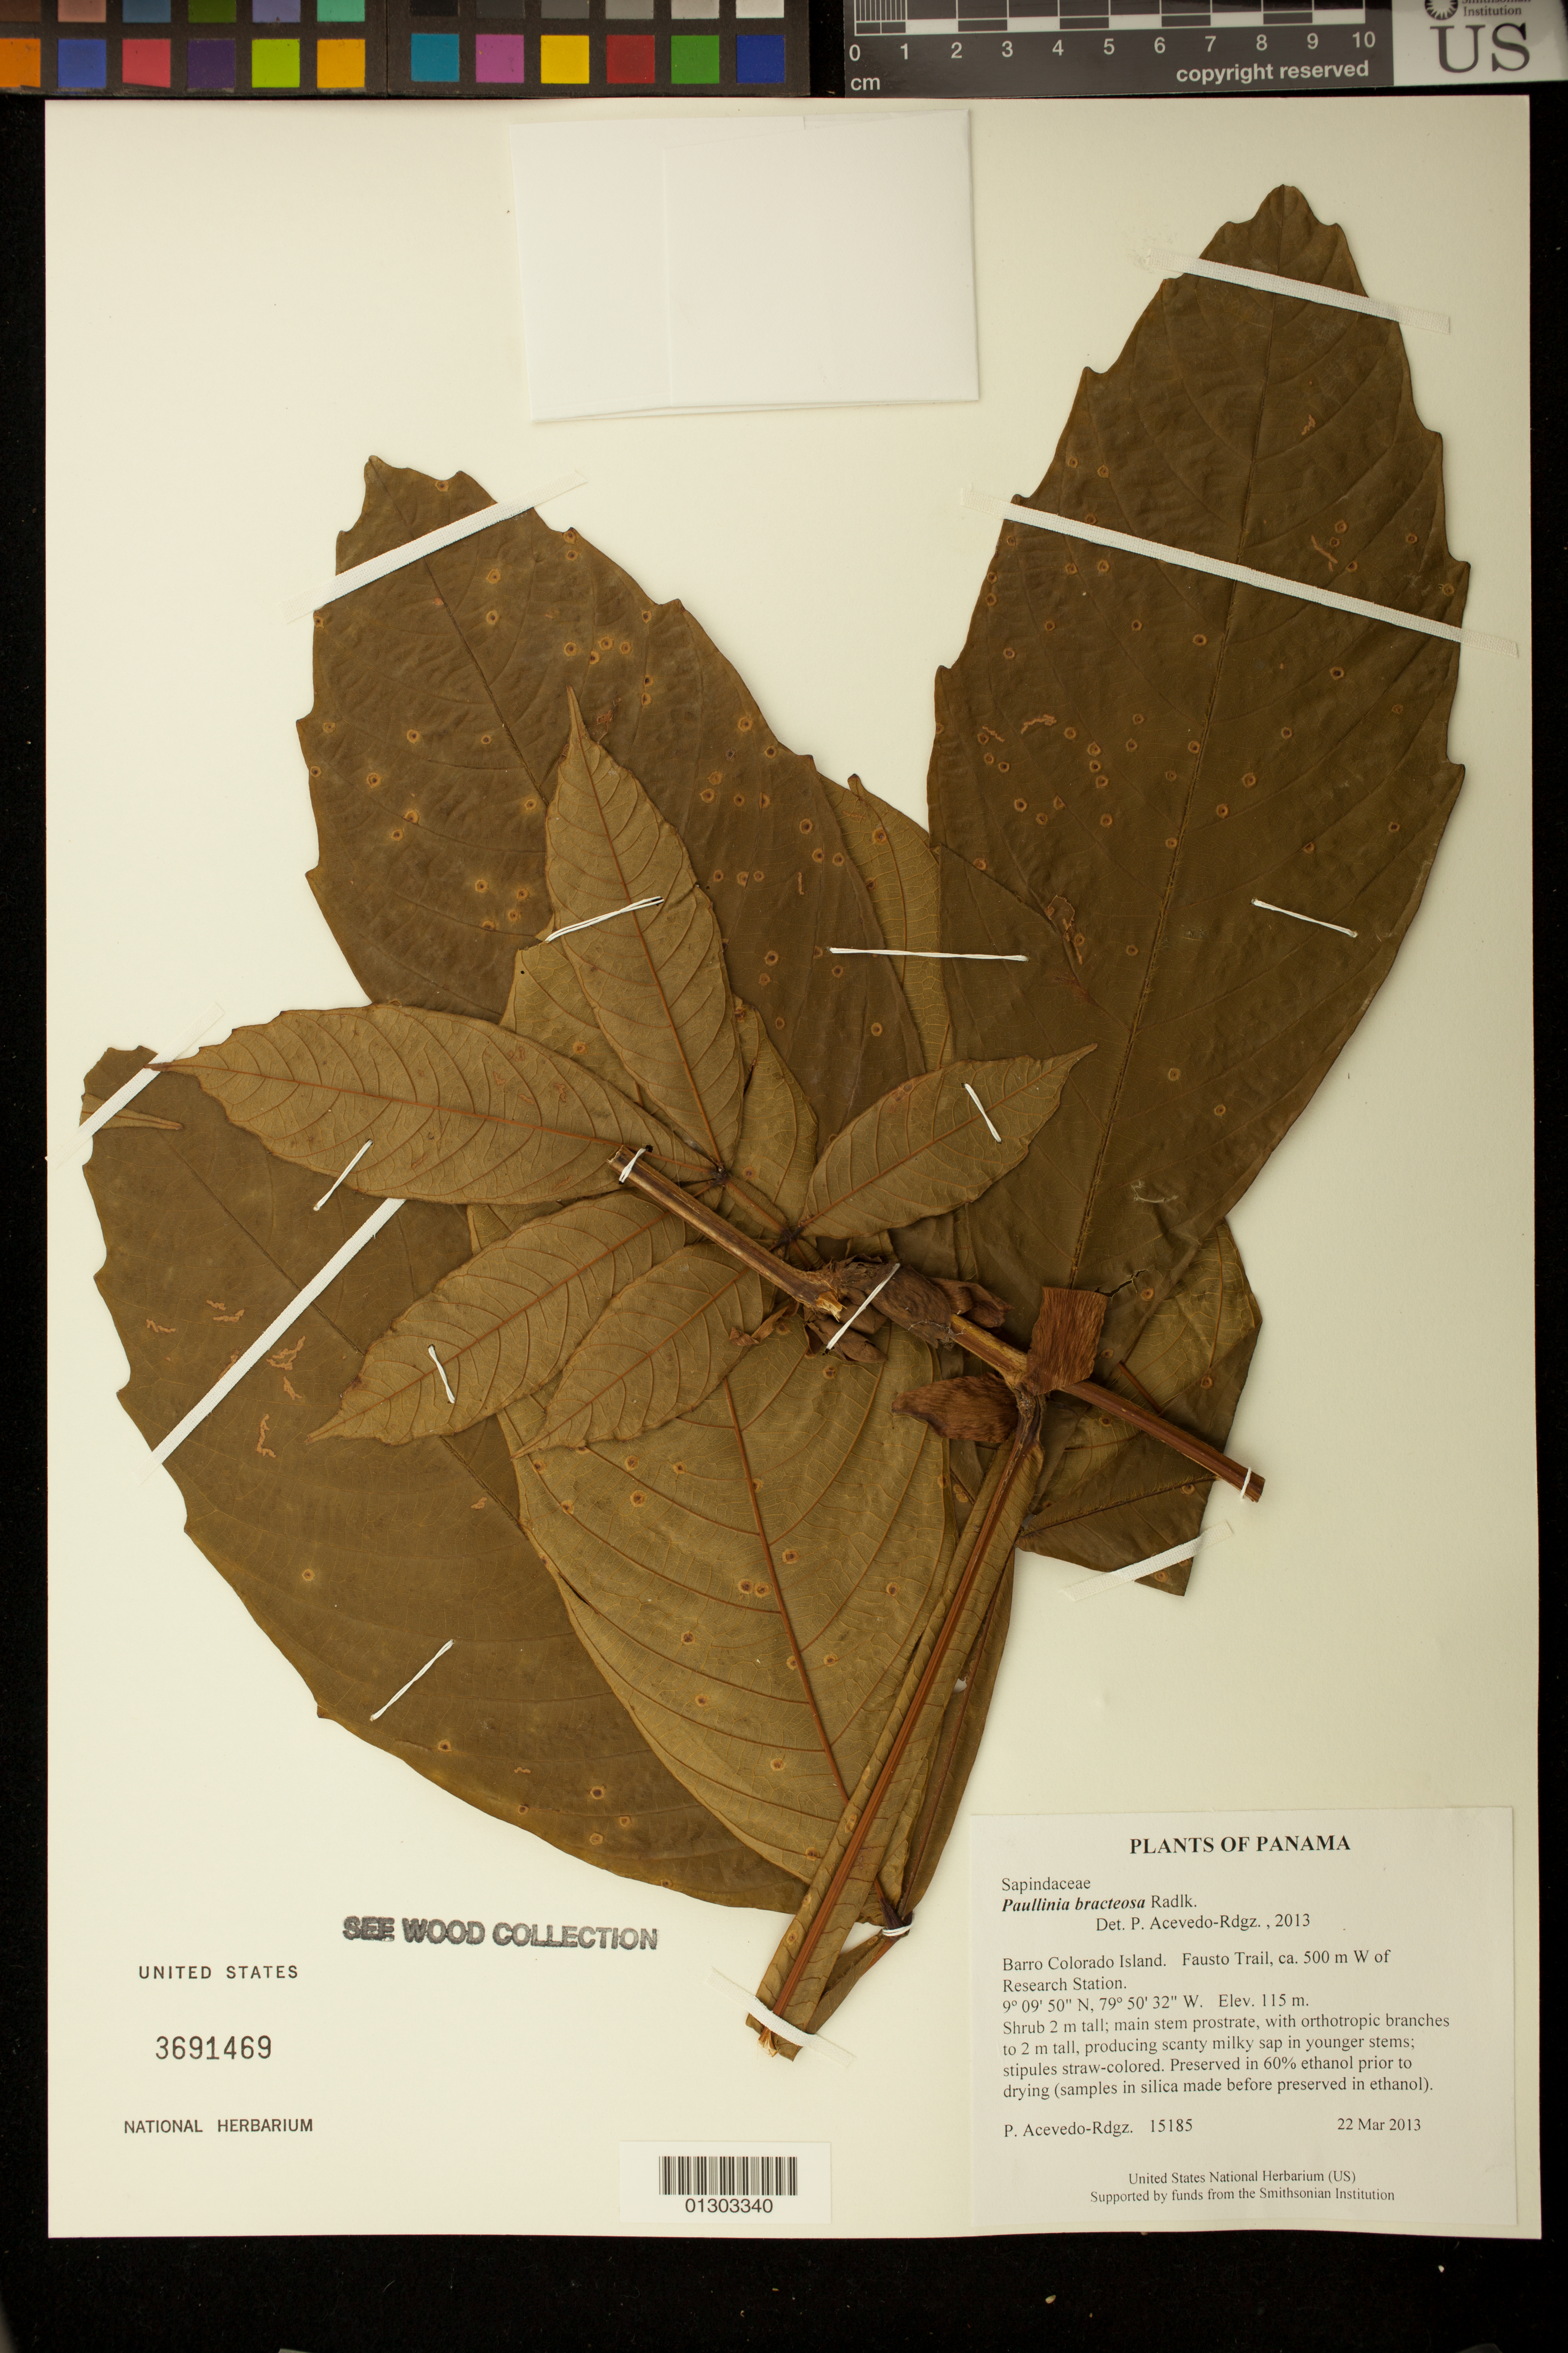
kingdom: Plantae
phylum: Tracheophyta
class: Magnoliopsida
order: Sapindales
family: Sapindaceae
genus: Paullinia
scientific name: Paullinia bracteosa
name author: Radlk.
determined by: Acevedo-Rodríguez, P., (BOT), Smithsonian Institution - National Museum of Natural History (UNITED STATES)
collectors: P. Acevedo-Rodr.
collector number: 15185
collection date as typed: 22 Mar 2013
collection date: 2013-03-22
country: Panama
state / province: Panamá Oeste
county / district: Canal Zone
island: Barro Colorado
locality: Fausto Trail, ca. 500 m W of Research Station.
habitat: Forest along trail.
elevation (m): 115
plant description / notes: SEE WOOD COLLECTION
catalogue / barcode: US 3691469